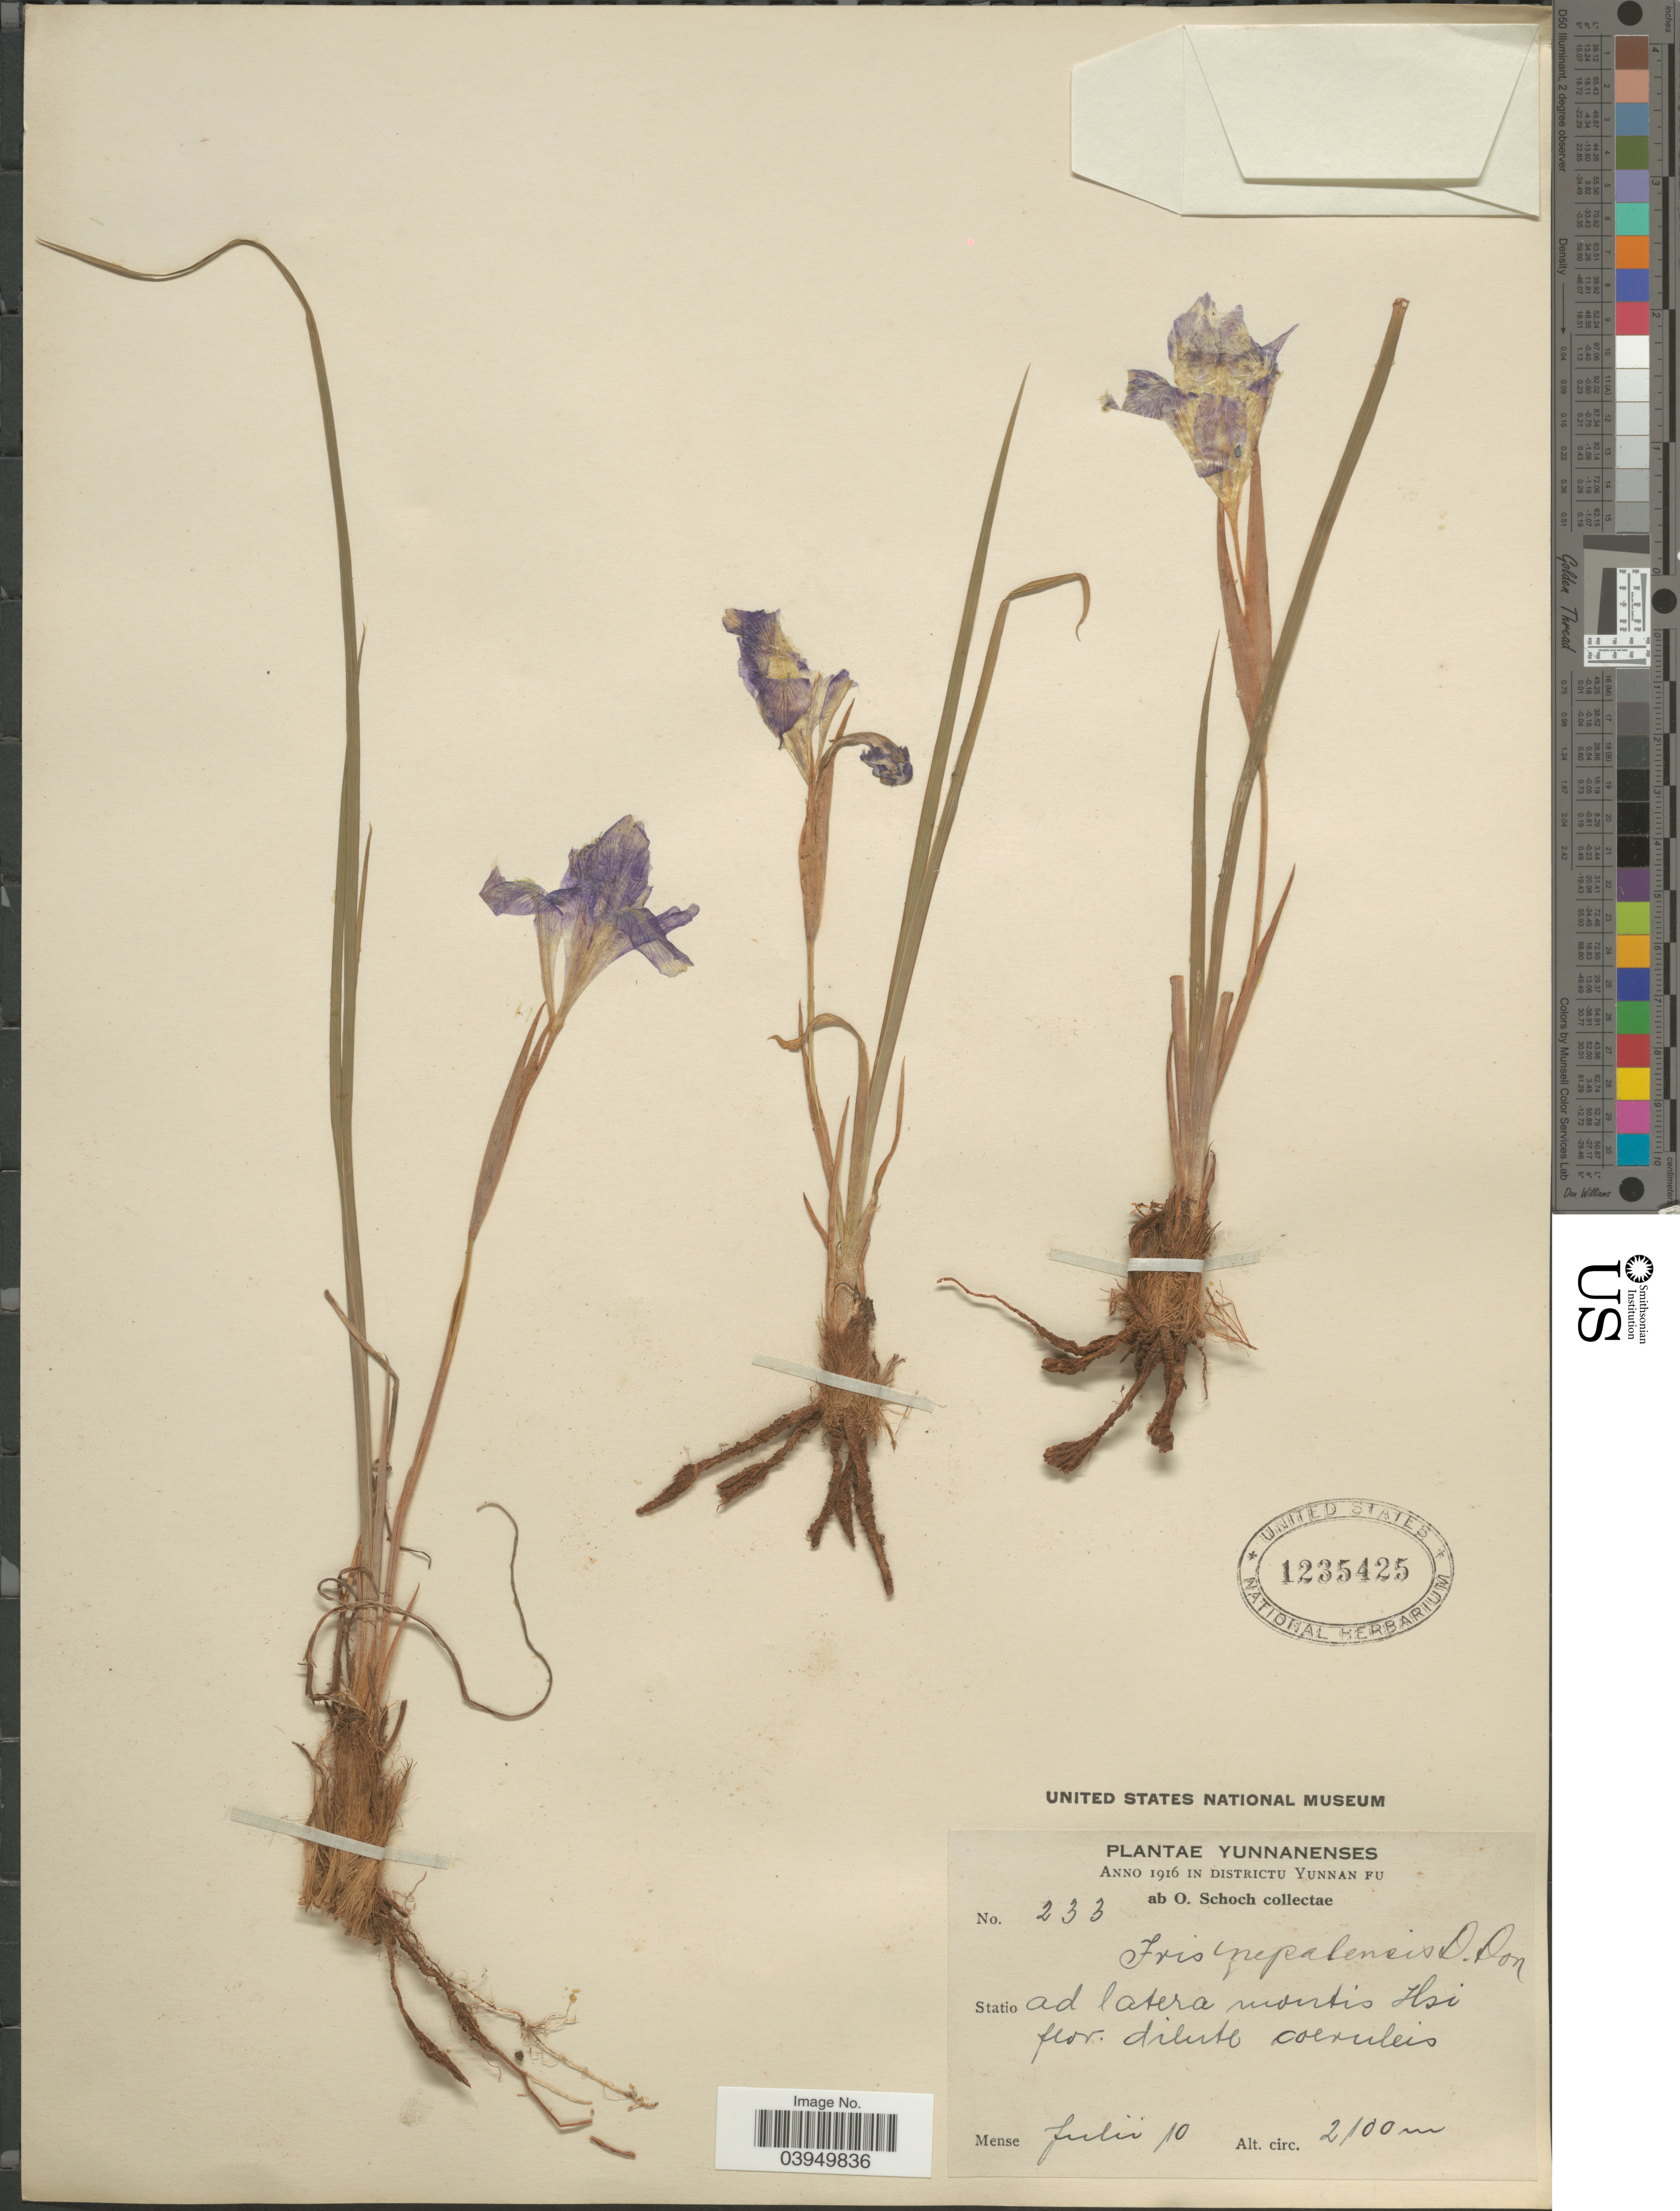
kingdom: Plantae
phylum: Tracheophyta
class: Liliopsida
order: Asparagales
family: Iridaceae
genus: Iris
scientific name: Iris nepalensis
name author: Wall. ex Lindl.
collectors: O. Schoch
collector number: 233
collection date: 1916-07-10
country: China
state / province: Yunnan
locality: In Districtu Yunnan Fu. Statio ad latera montis Hsi [interpreted] flor. dilute coeruleis.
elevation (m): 2100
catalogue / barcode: US 1235425